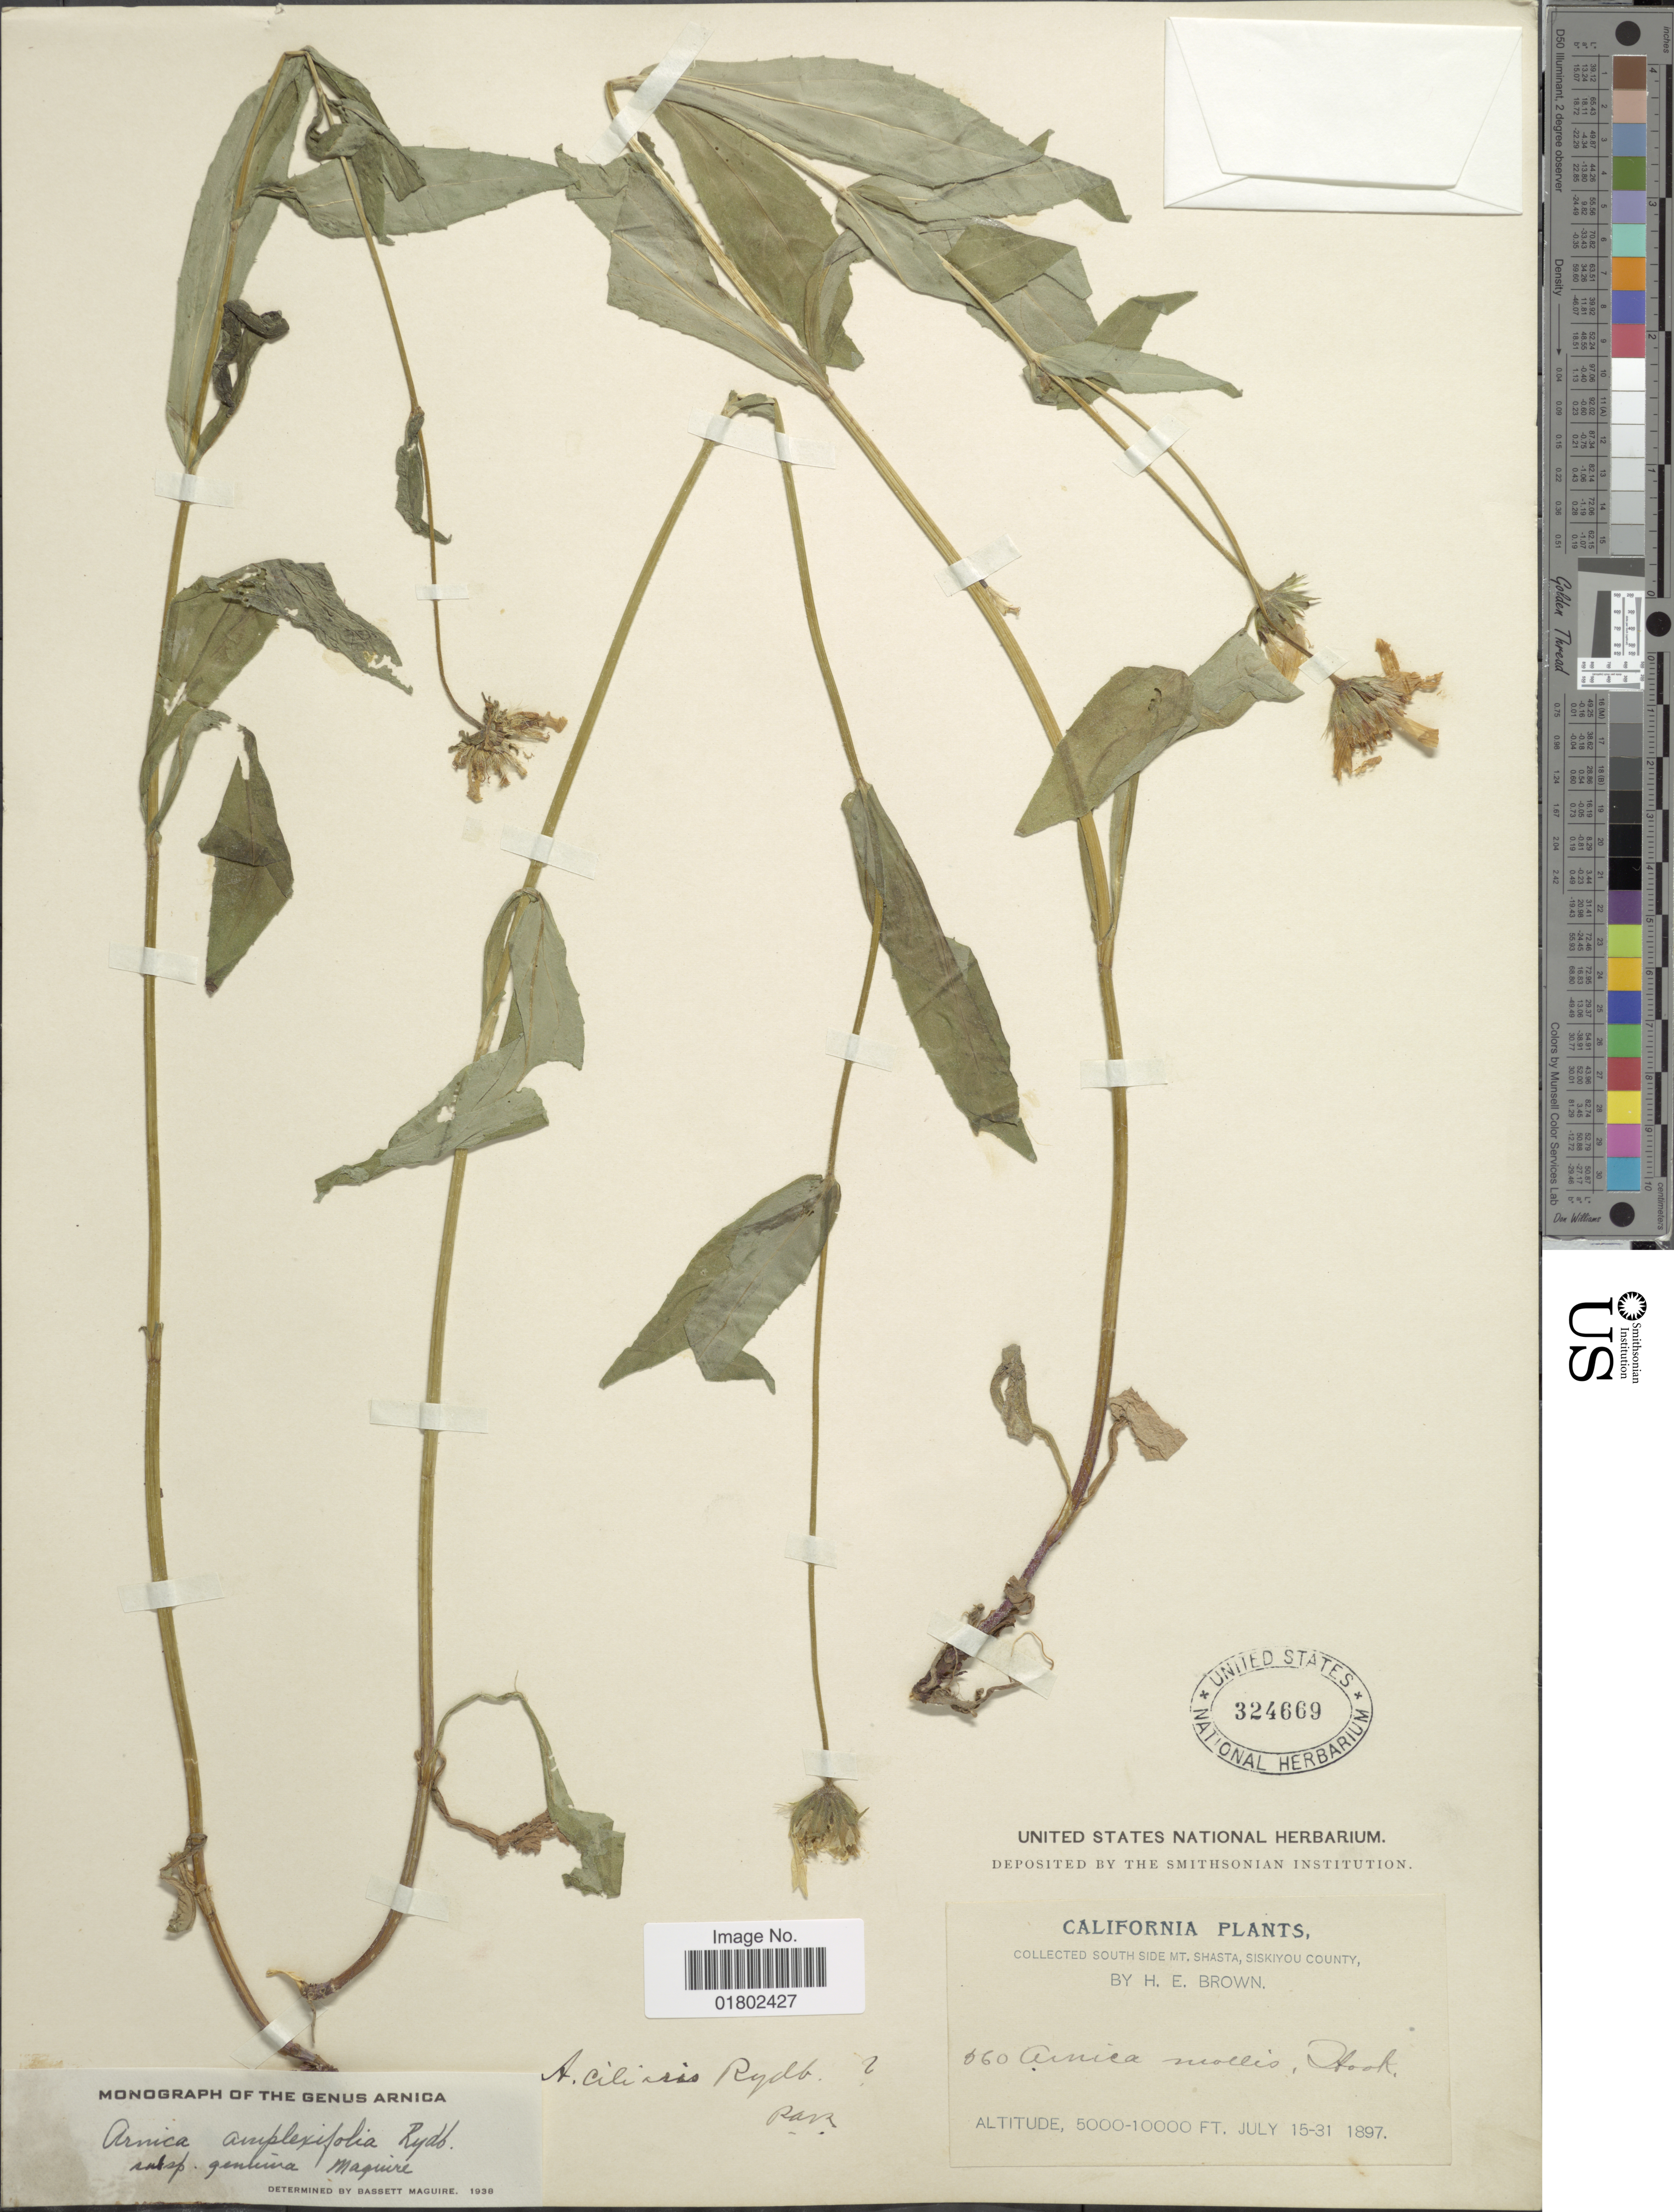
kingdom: Plantae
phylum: Tracheophyta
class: Magnoliopsida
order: Asterales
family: Asteraceae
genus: Arnica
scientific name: Arnica amplexifolia subsp. genuina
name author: Maguire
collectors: H. E. Brown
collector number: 560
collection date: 1897-07-15/1897-07-31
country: United States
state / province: California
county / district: Siskiyou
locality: South Side Mt. Shasta, Siskiyou County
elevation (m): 1524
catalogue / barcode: US 324669